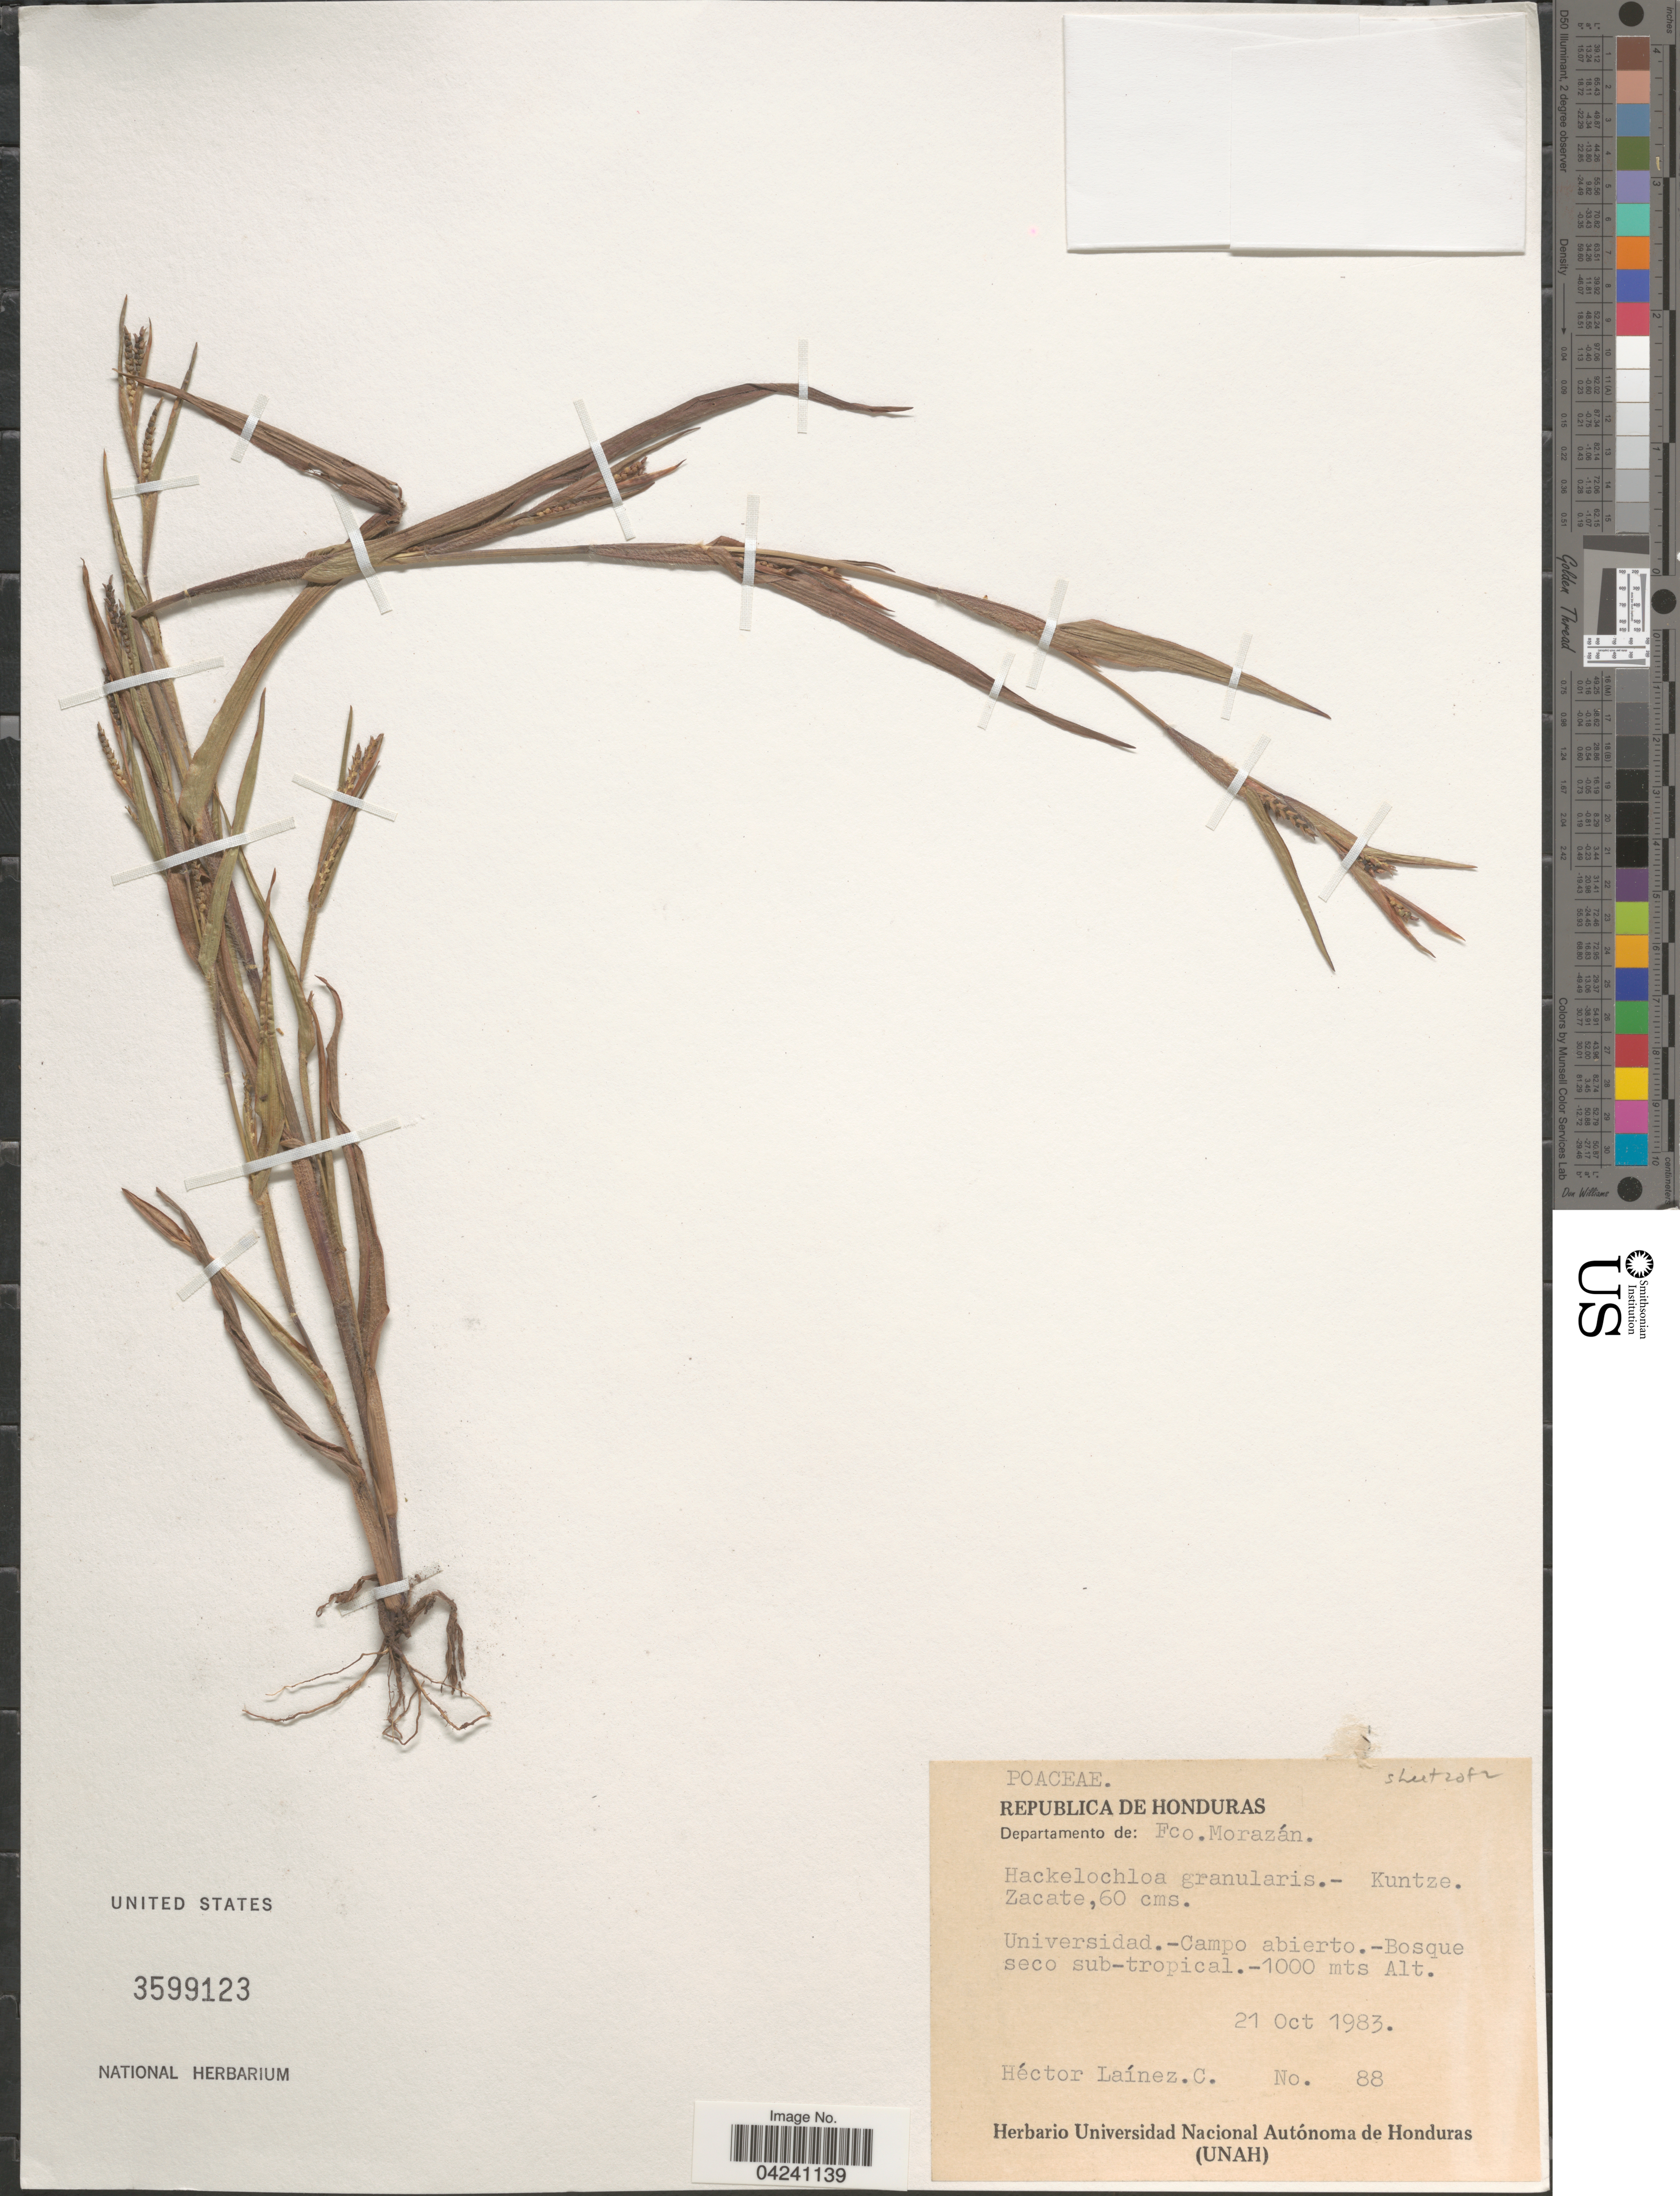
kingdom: Plantae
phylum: Tracheophyta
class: Liliopsida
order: Poales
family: Poaceae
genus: Hackelochloa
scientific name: Hackelochloa granularis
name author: (L.) Kuntze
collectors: H. Laínez C.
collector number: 88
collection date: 1983-10-21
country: Honduras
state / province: Fco. Morazán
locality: Republica de Honduras. Departamento de: Fco. Morazán. Universidad.- Campo abierto.- Bosque seco sub-tropical.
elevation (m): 1000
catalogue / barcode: US 3599123